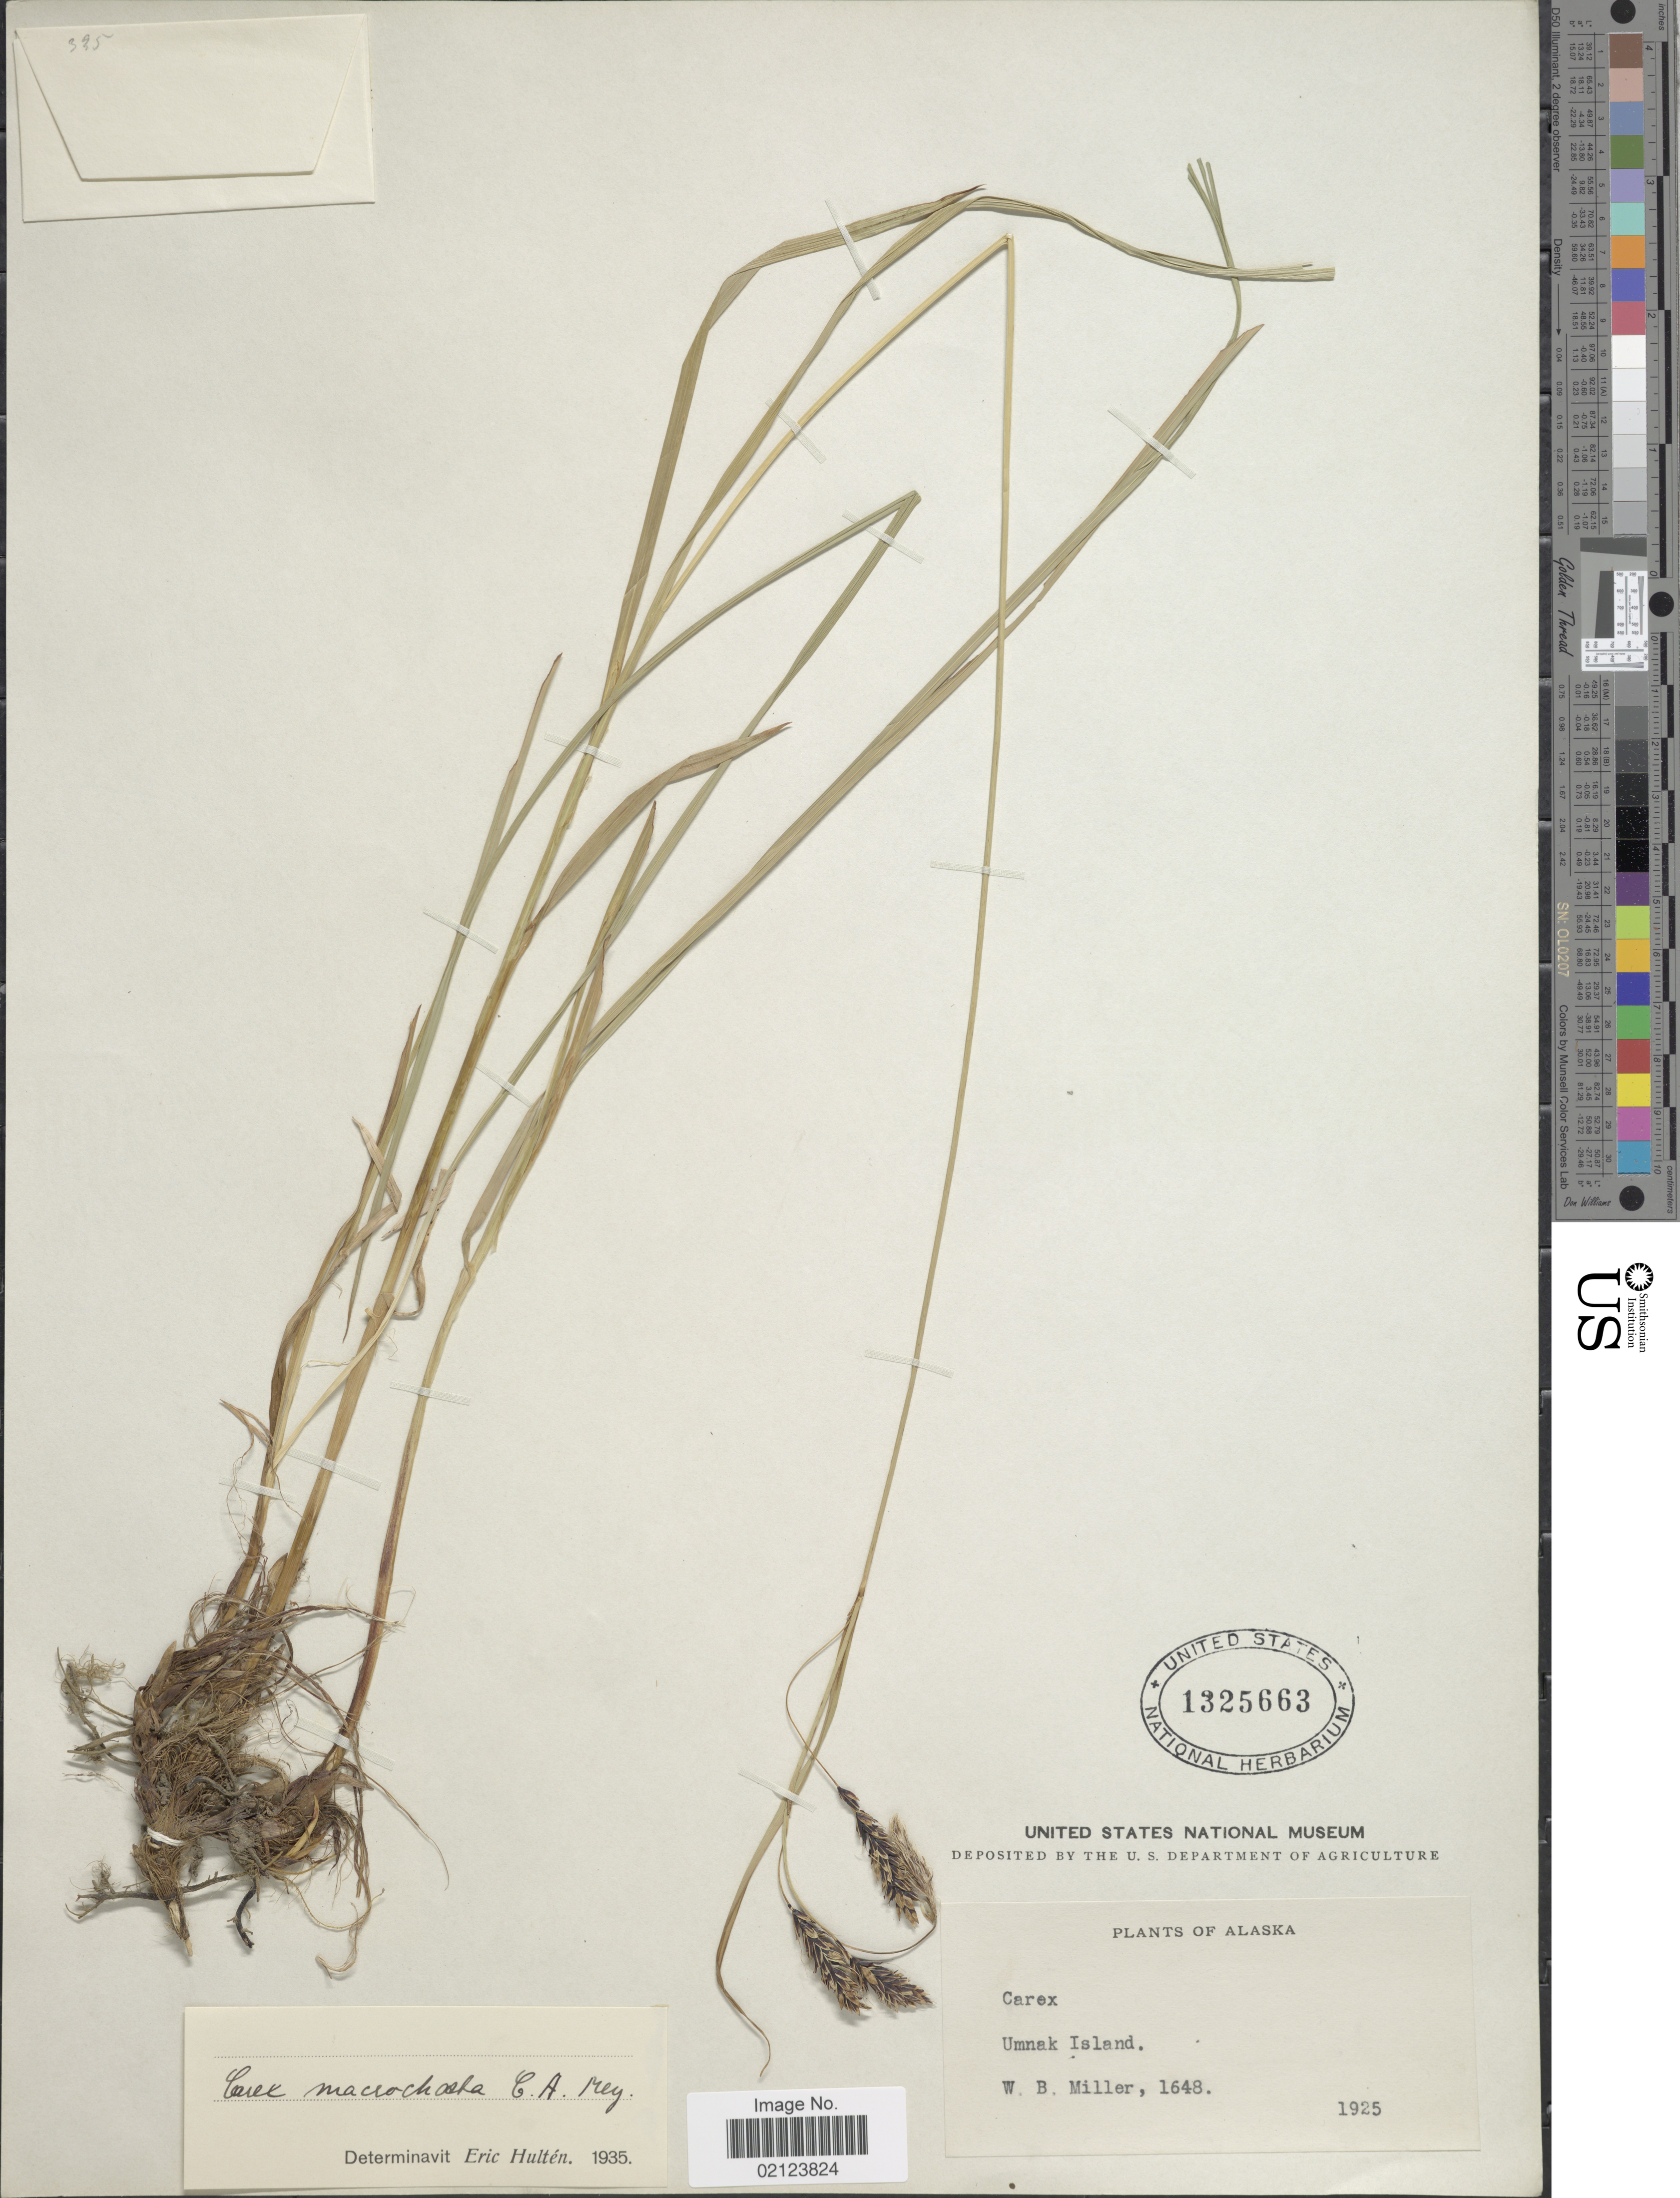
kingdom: Plantae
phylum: Tracheophyta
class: Liliopsida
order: Poales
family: Cyperaceae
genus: Carex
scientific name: Carex macrochaeta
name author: C.A. Mey.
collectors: W. Miller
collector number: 1648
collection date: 1925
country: United States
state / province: Alaska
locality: Umnak Island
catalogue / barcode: US 1325663